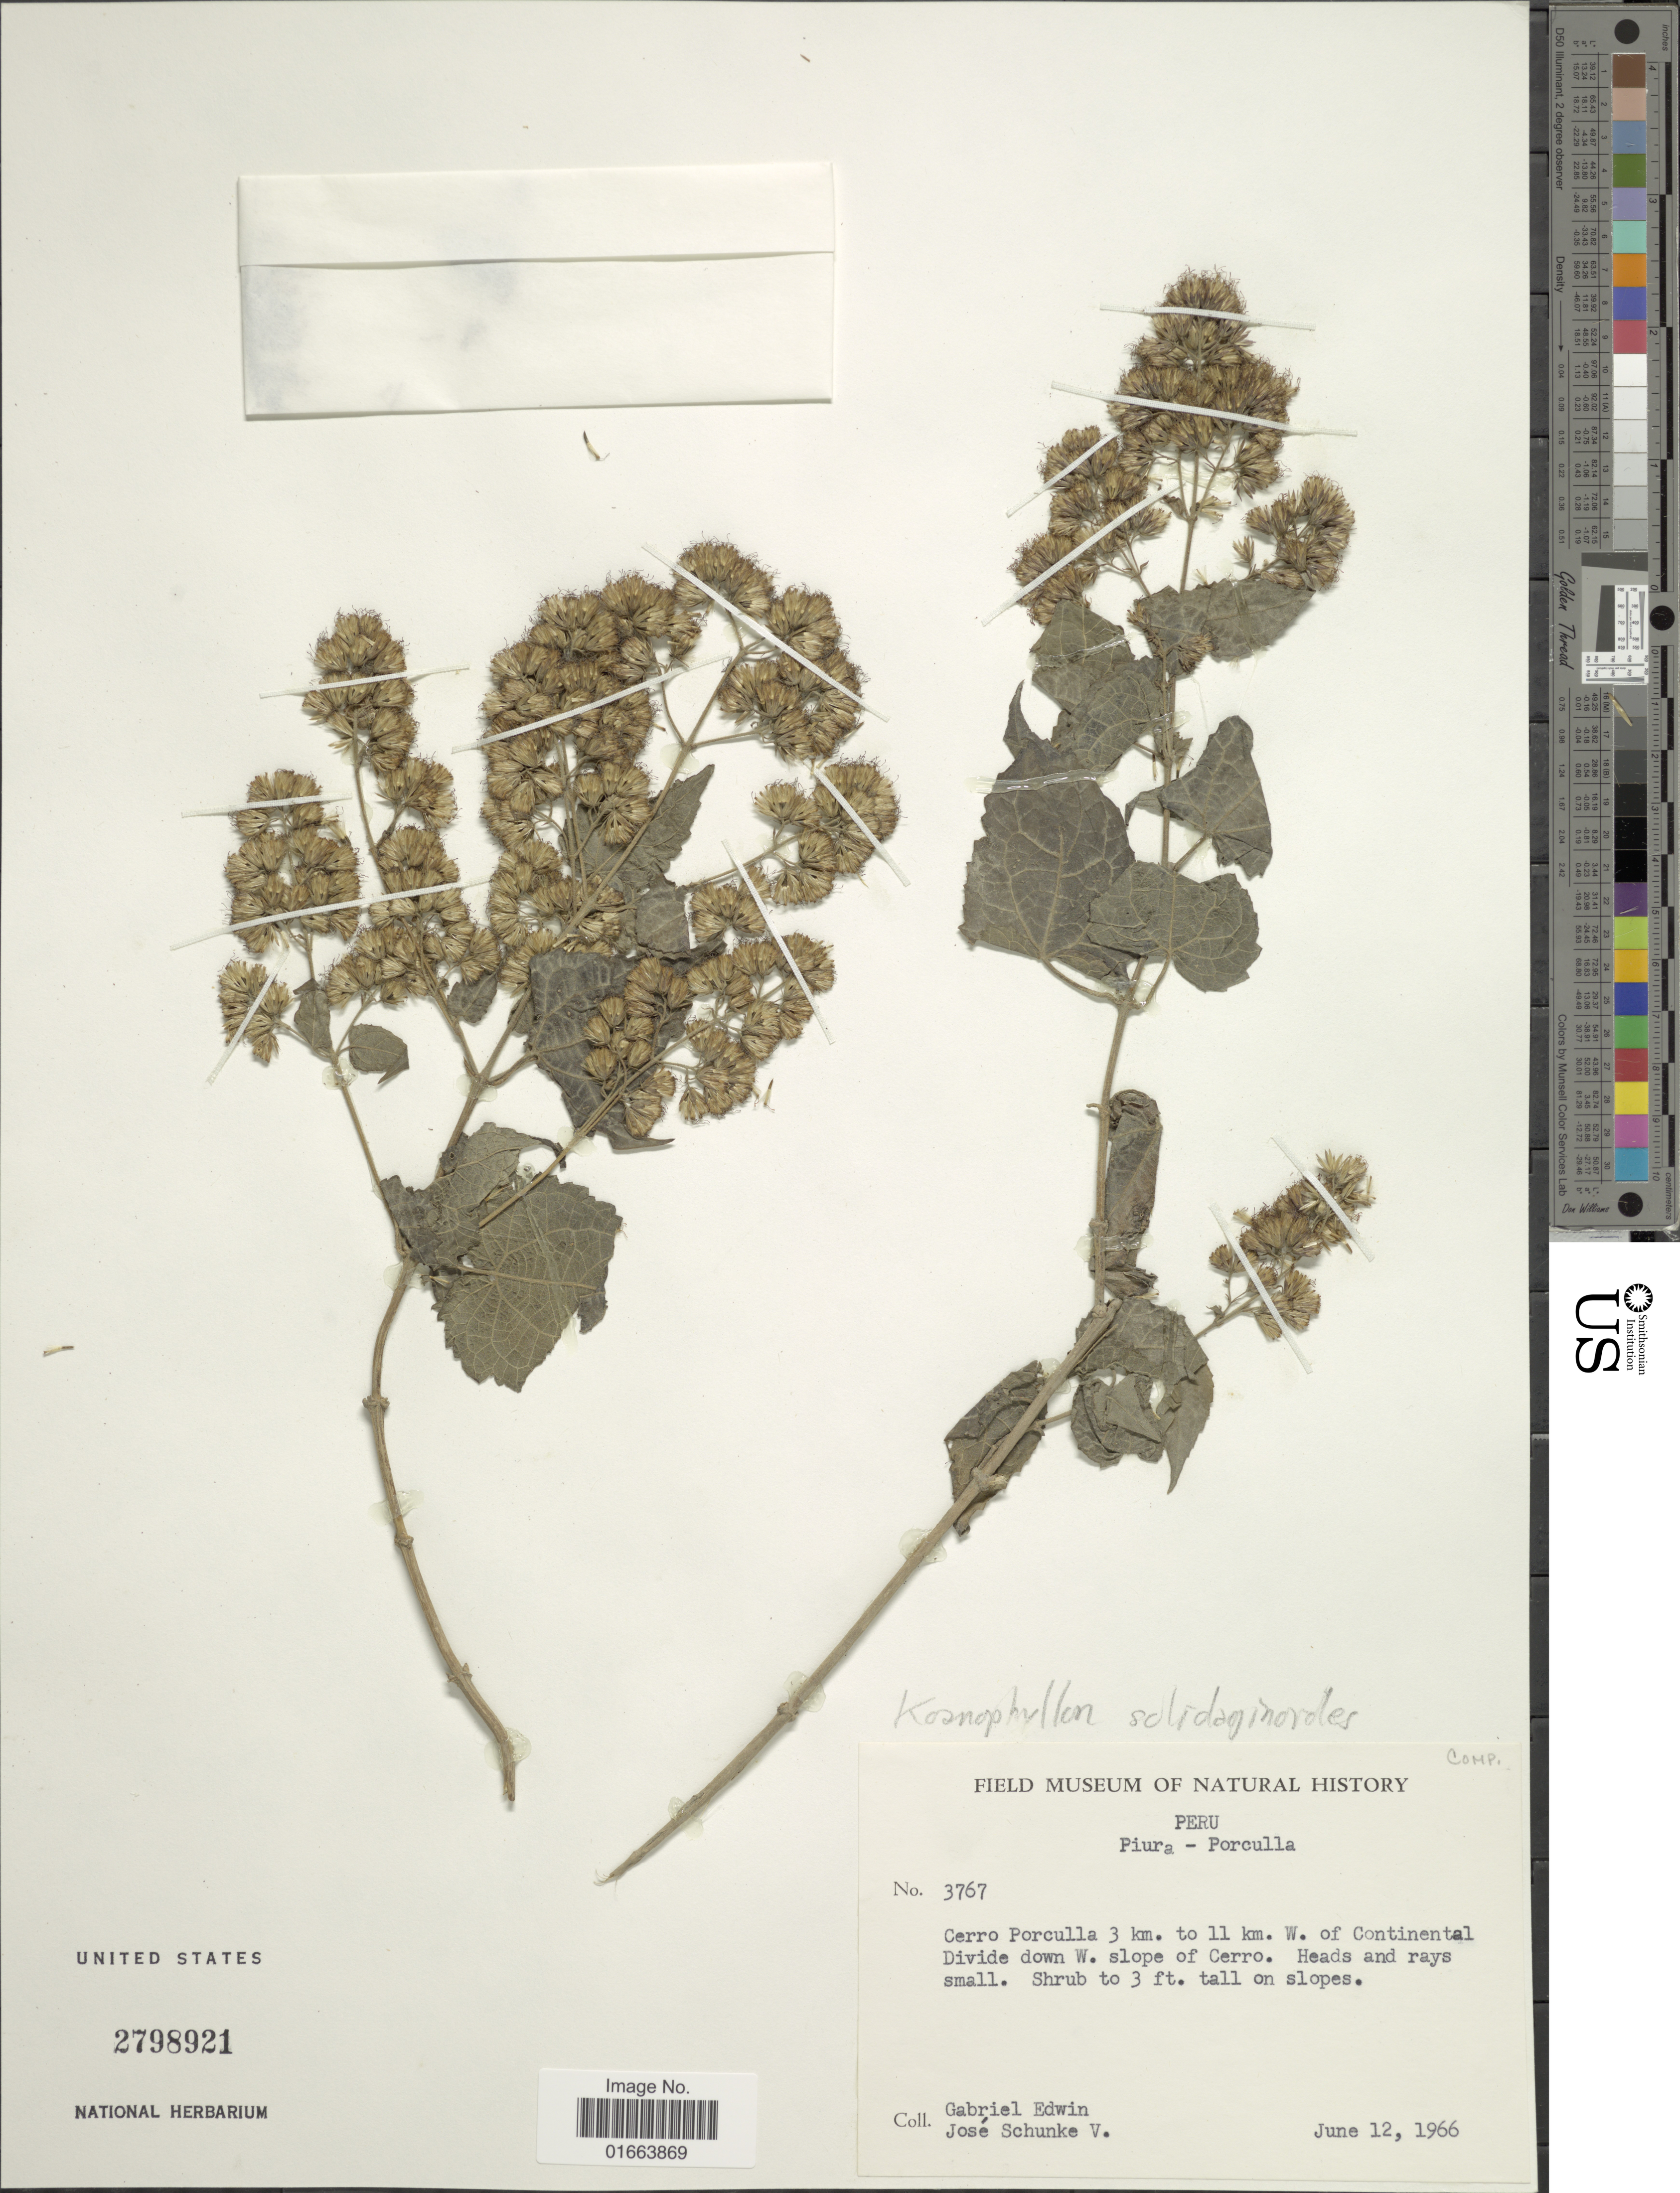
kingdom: Plantae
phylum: Tracheophyta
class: Magnoliopsida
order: Asterales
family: Asteraceae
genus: Koanophyllon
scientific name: Koanophyllon solidaginoides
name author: (Kunth) R.M. King & H. Rob.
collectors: G. Edwin & J. Schunke Vigo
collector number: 3767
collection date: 1966-06-21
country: Peru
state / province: Piura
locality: Piura - Porculla. Cerro Porculla 3 km. to 11 km. W. of Continental Divide down W. slope of Cerro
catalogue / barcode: US 2798921